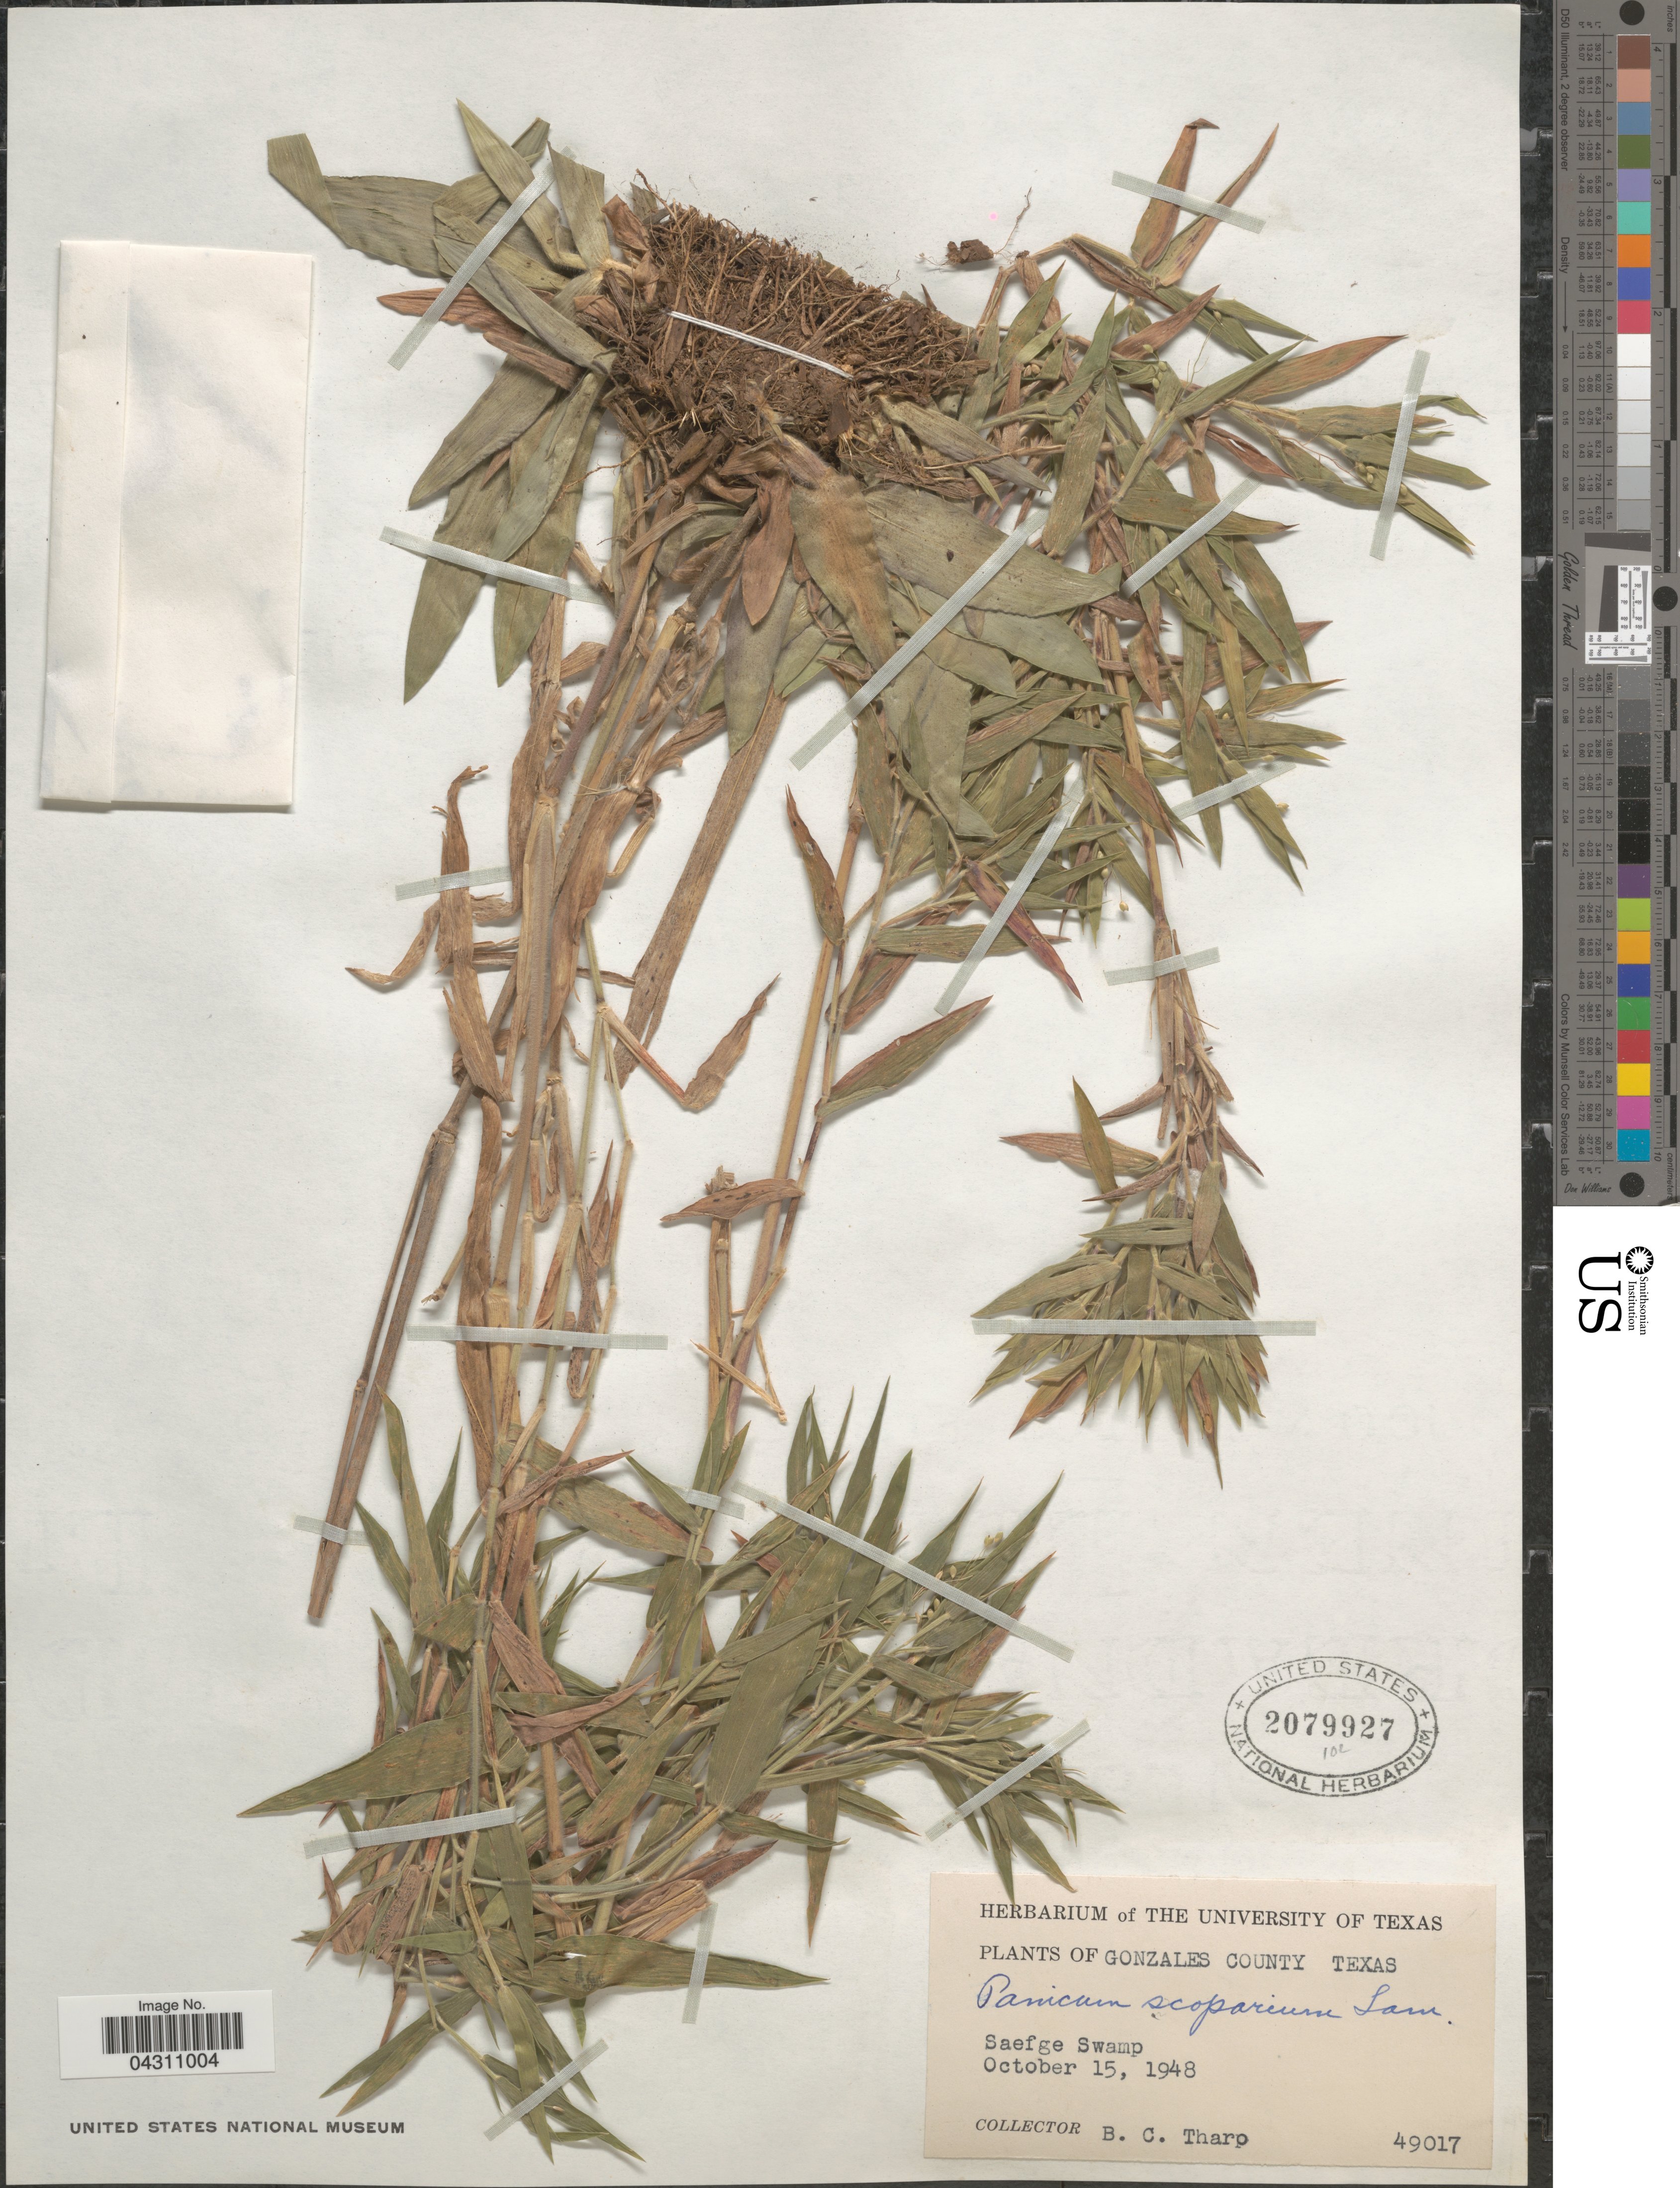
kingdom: Plantae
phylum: Tracheophyta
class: Liliopsida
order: Poales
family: Poaceae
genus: Dichanthelium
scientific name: Dichanthelium scoparium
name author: (Lam.) Gould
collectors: B. C. Tharp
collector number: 49017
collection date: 1948-10-15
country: United States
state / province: Texas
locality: Gonzales County. Saefge Swamp.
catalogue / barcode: US 2079927